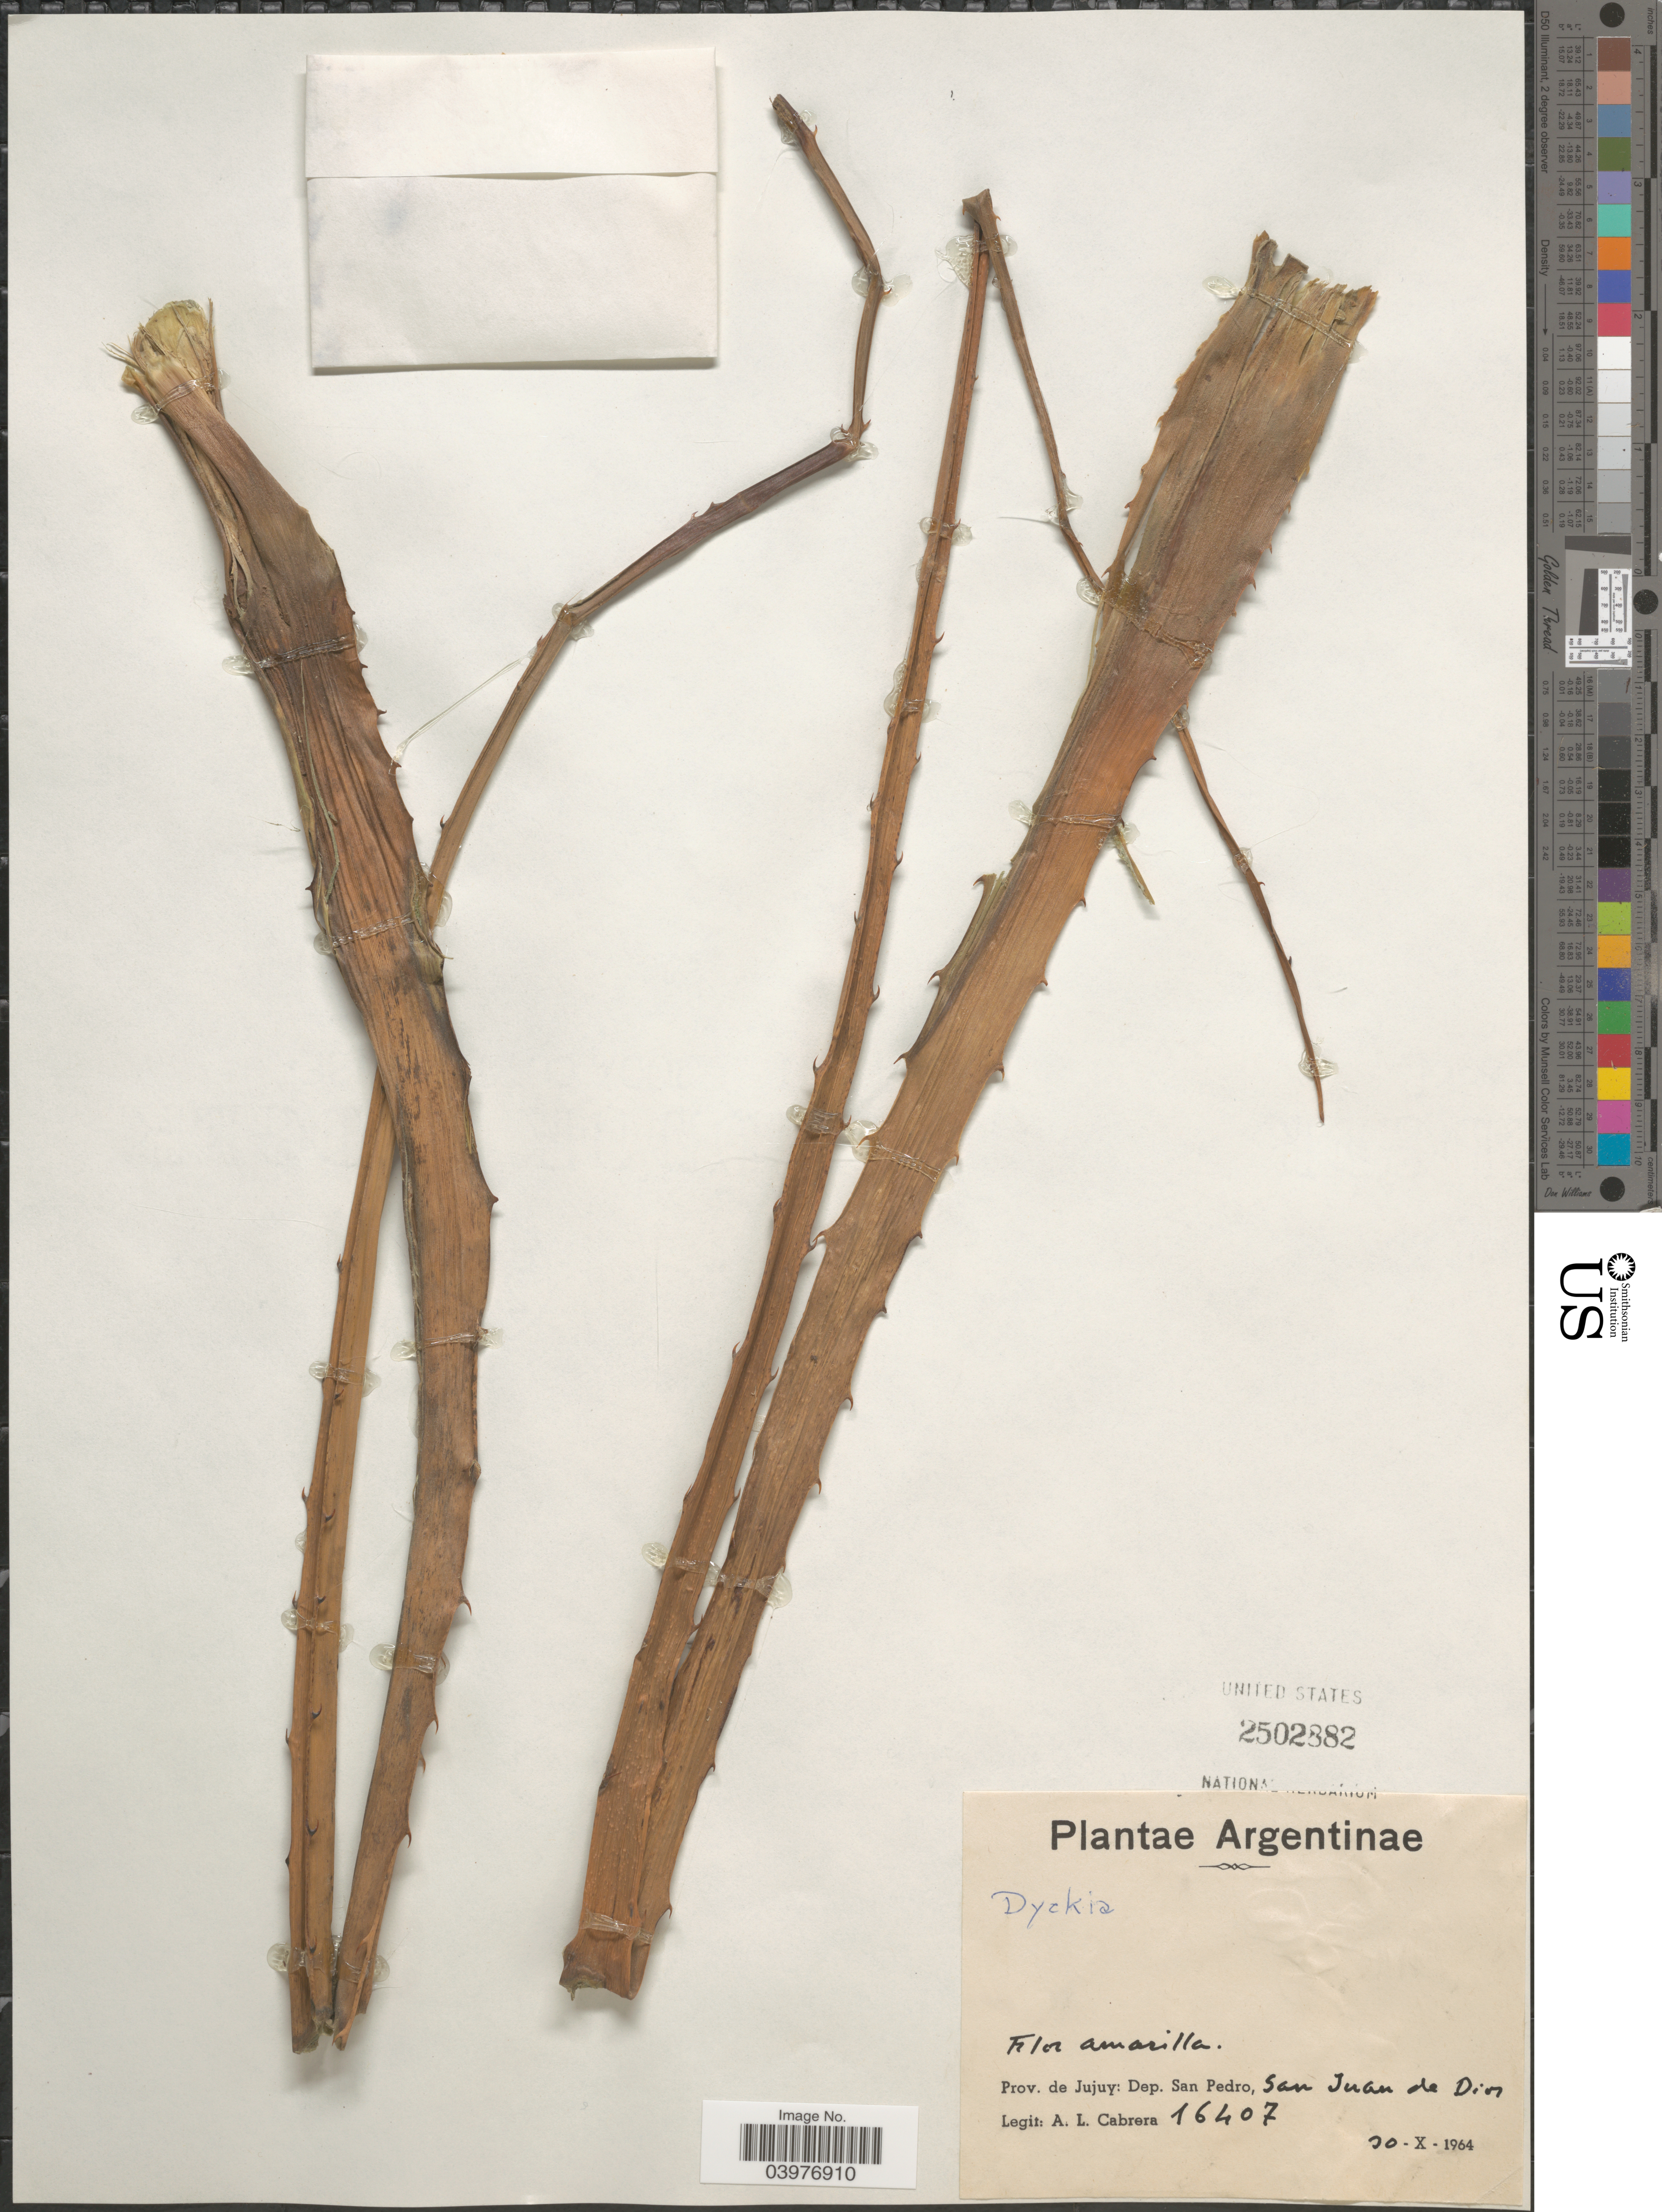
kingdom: Plantae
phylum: Tracheophyta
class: Liliopsida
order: Poales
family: Bromeliaceae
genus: Dyckia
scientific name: Dyckia sp.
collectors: A. L. Cabrera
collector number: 16407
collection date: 1964-10-30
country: Argentina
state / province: Jujuy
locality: Dep. San Pedro, San Juan de Dios.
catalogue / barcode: US 2502882